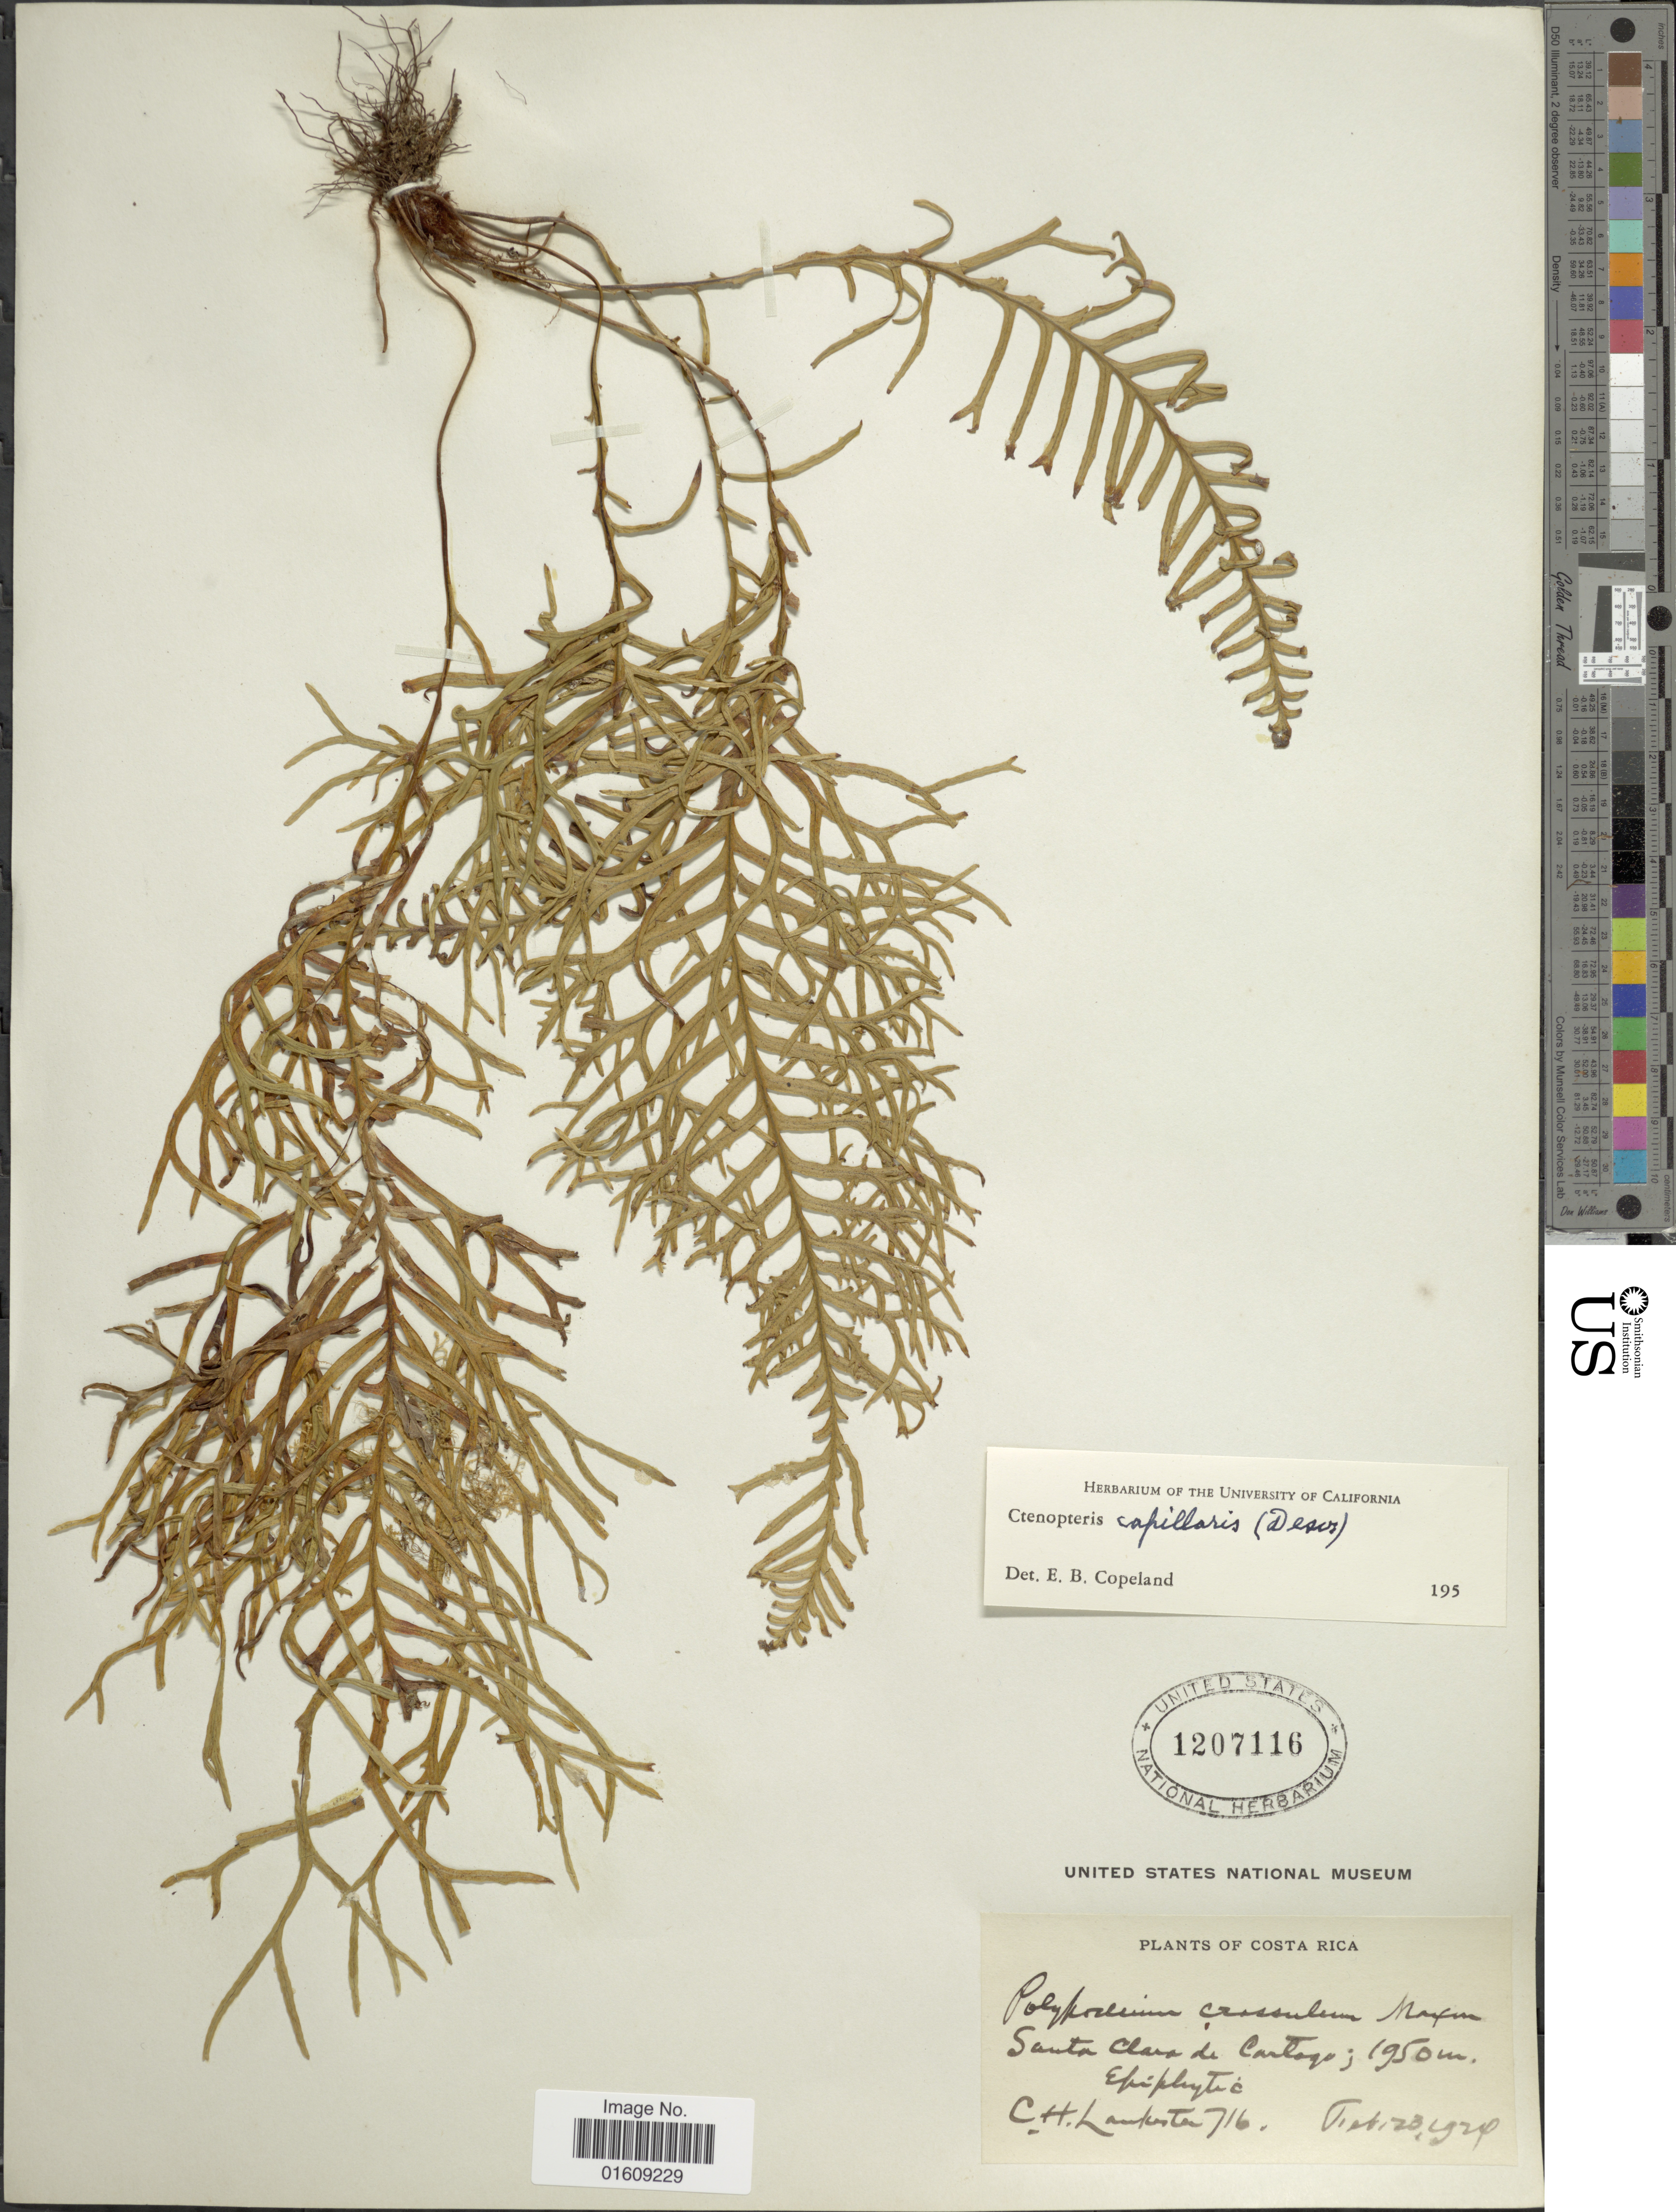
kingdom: Plantae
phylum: Tracheophyta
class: Polypodiopsida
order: Polypodiales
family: Polypodiaceae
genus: Ceradenia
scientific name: Ceradenia fucoides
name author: (Christ) L.E. Bishop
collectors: C. H. Lankester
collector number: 716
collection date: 1924-02-23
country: Costa Rica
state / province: Cartago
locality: Costa Rica, Santa Clara da Cartago.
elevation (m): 1950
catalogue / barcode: US 1207116